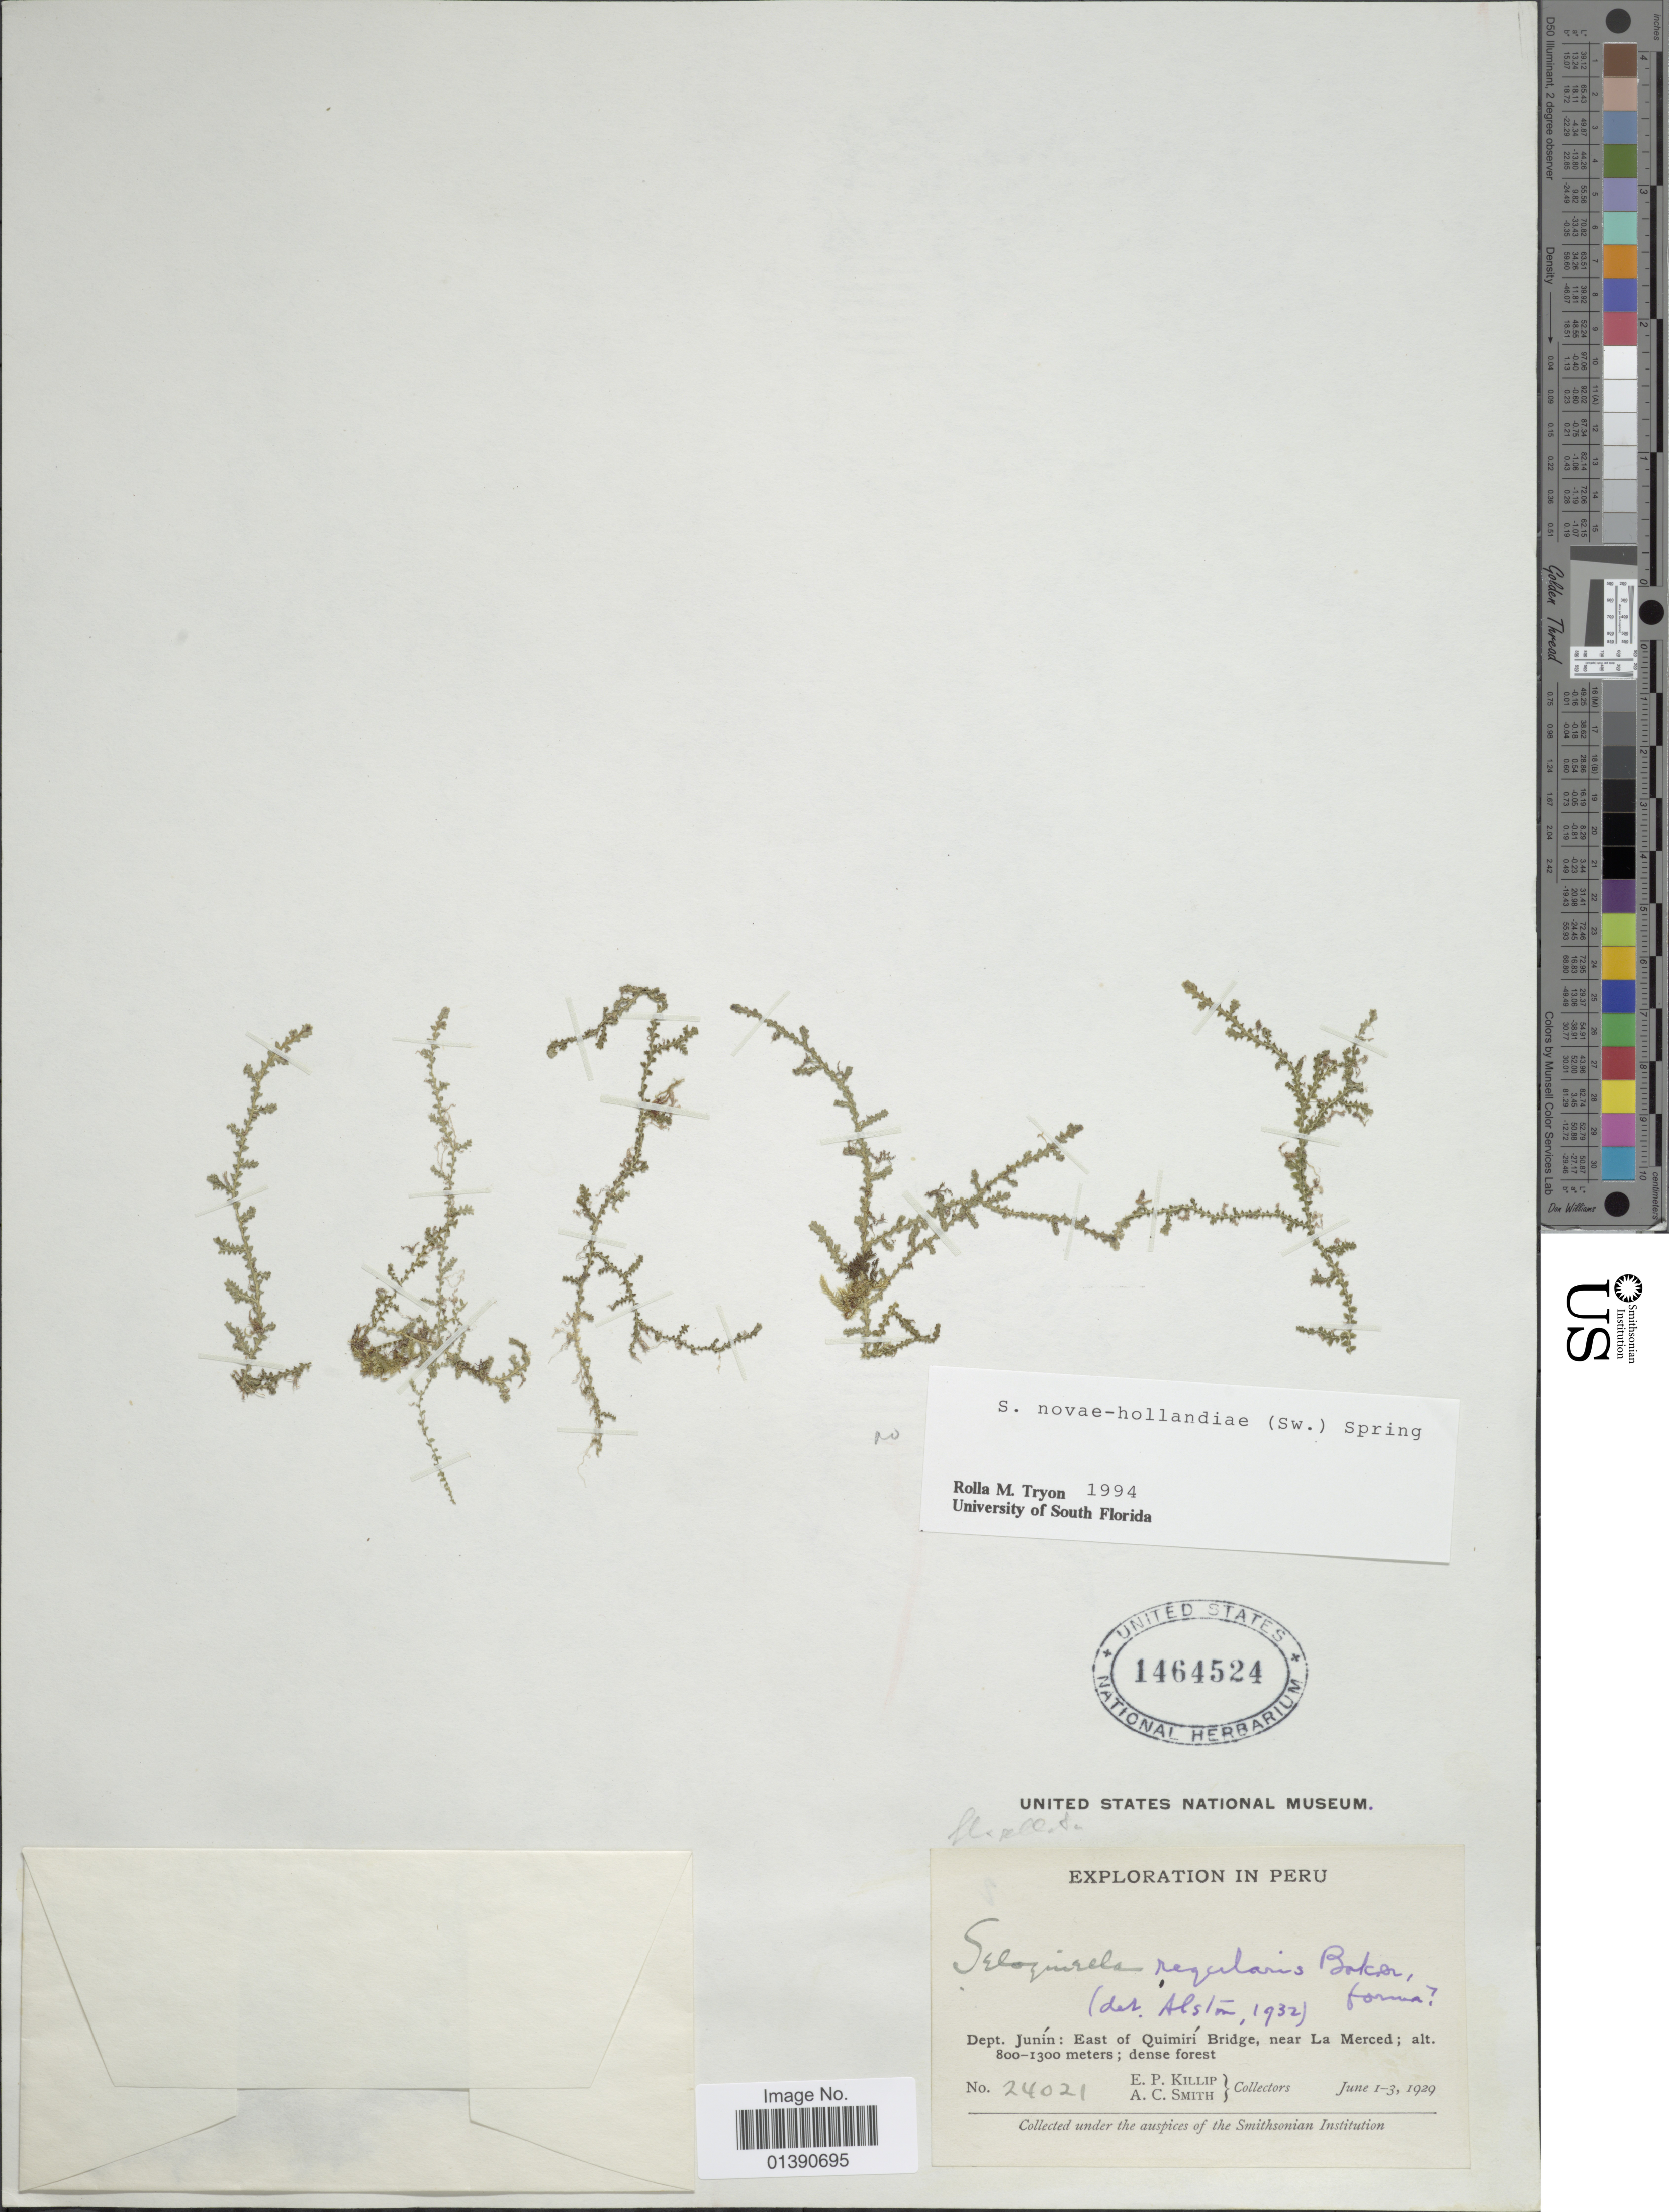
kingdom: Plantae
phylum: Tracheophyta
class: Lycopodiopsida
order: Selaginellales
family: Selaginellaceae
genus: Selaginella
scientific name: Selaginella flagellata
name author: Spring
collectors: E. P. Killip & A. C. Smith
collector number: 24021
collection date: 1929-06-01/1929-06-03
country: Peru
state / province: Junín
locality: East of Quimiri Bridge, near La Merced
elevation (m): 800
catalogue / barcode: US 1464524